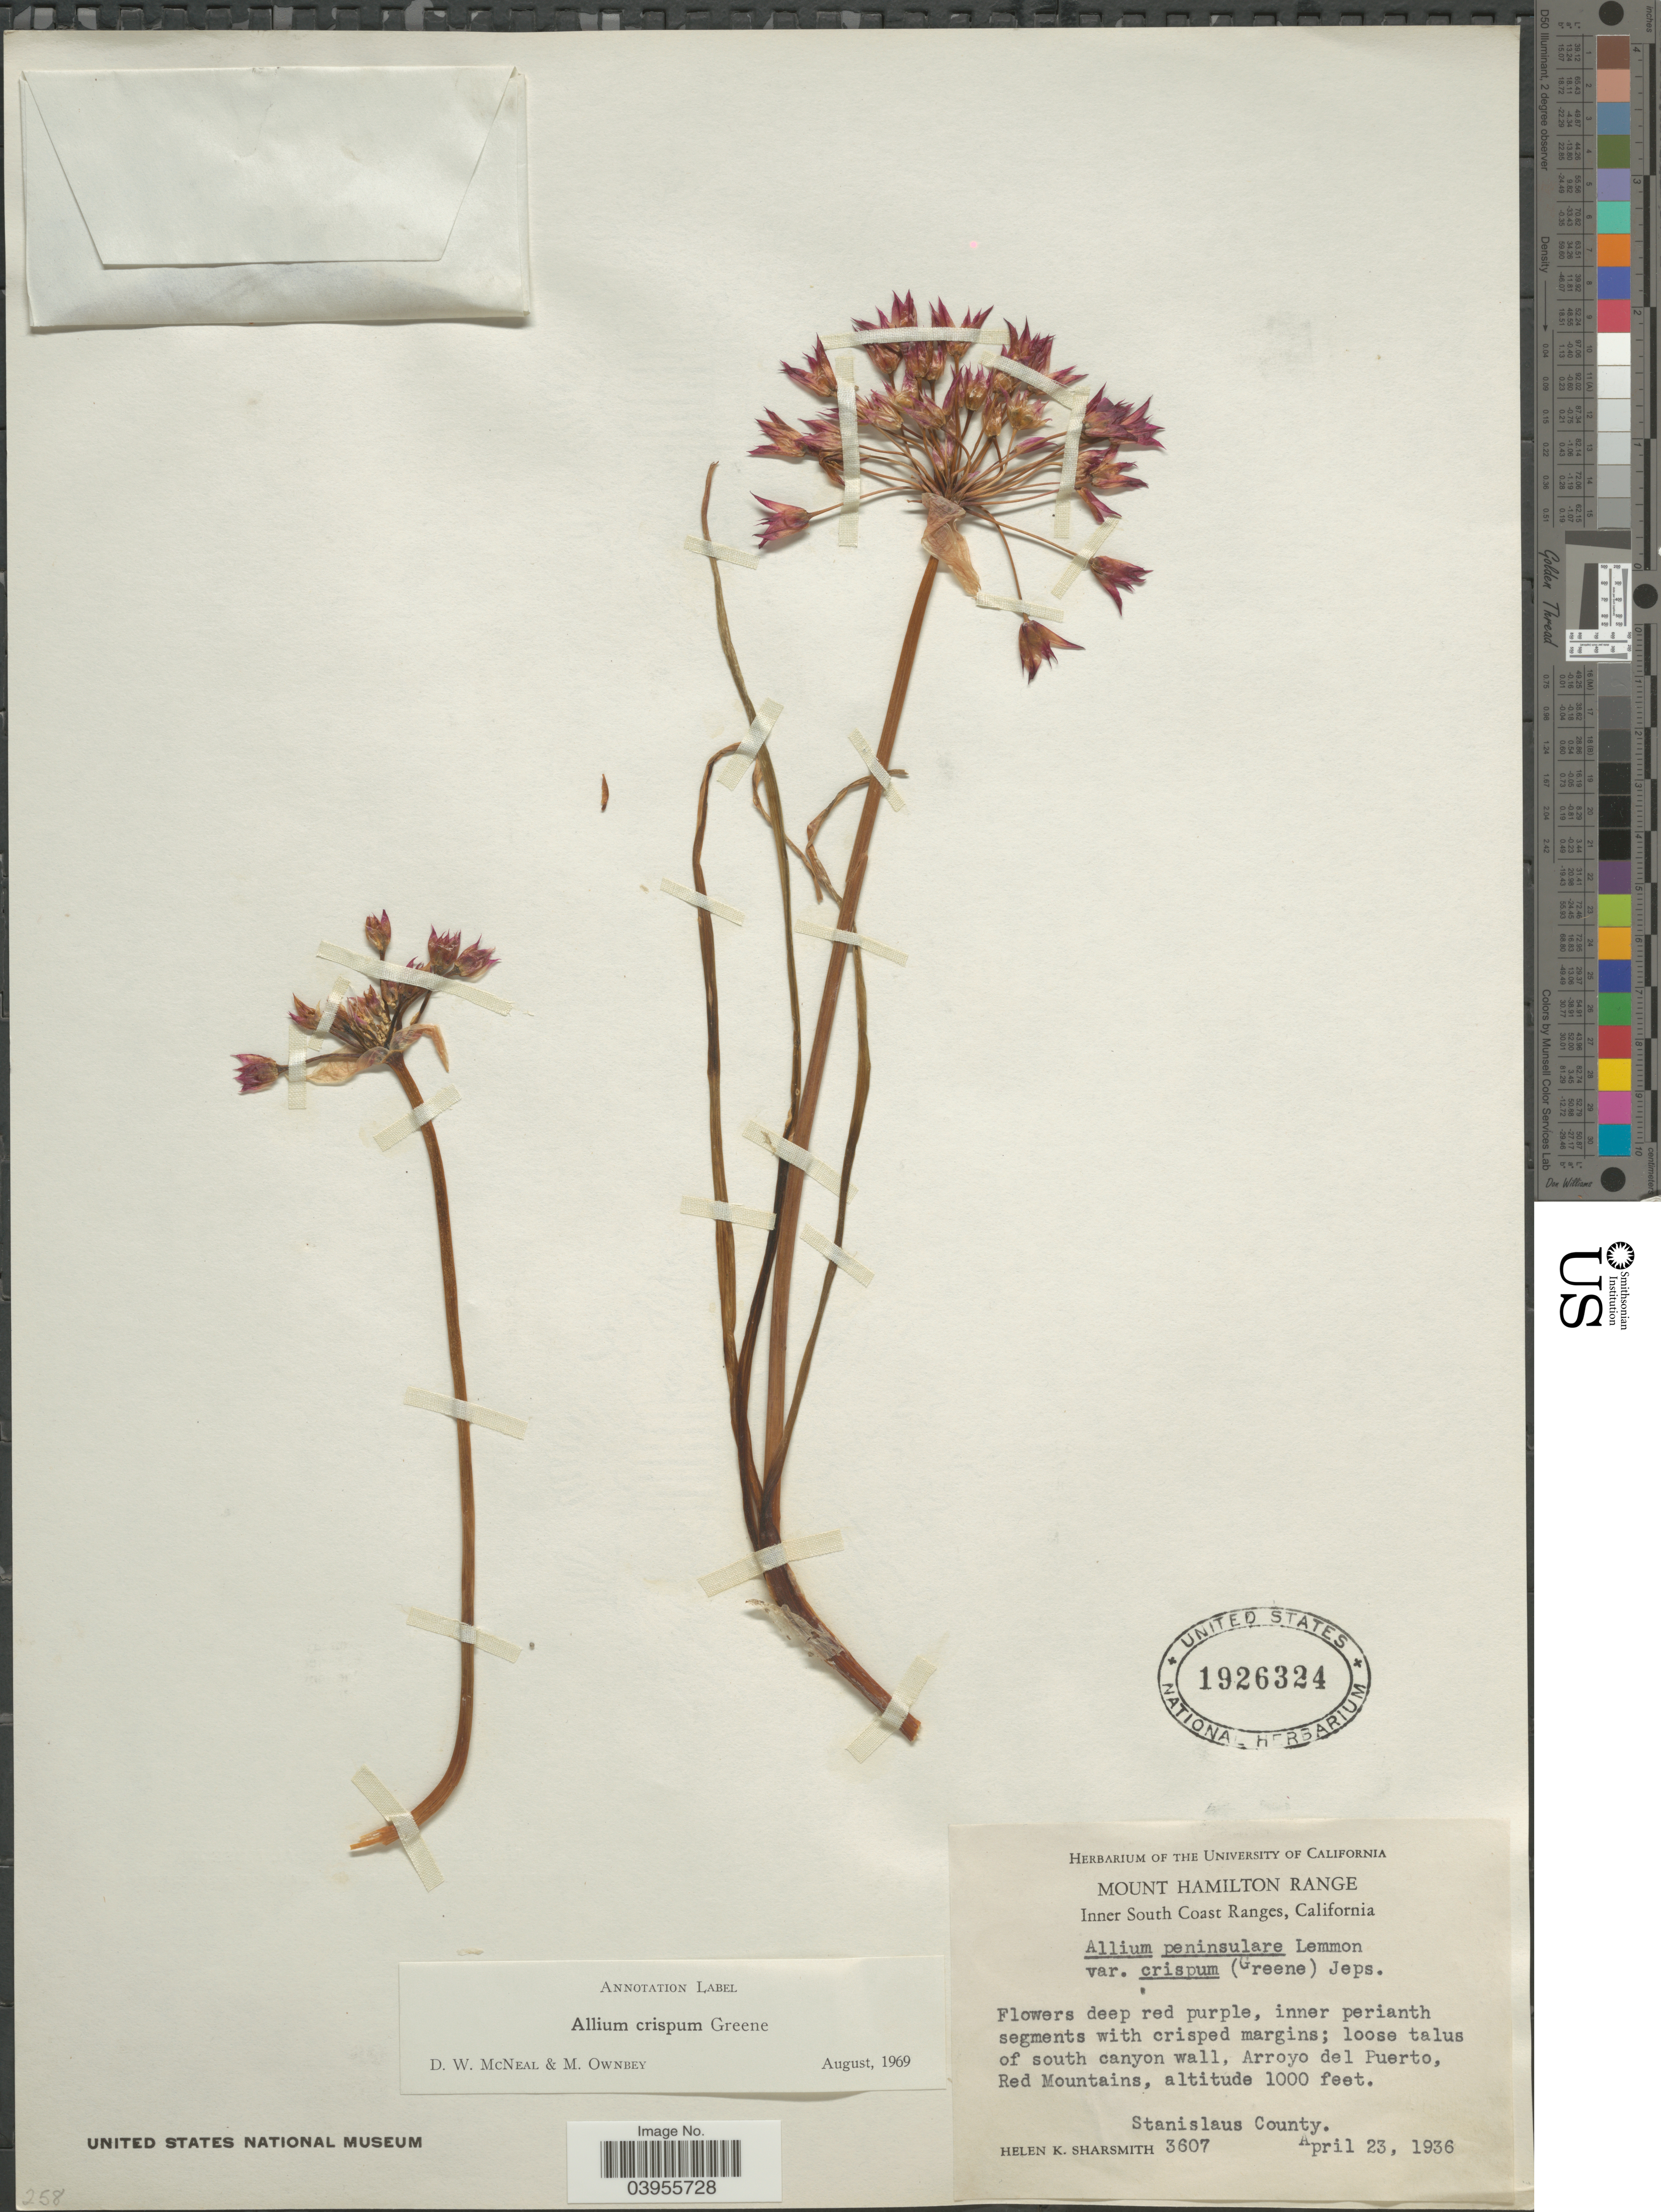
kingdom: Plantae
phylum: Tracheophyta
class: Liliopsida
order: Asparagales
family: Amaryllidaceae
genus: Allium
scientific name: Allium crispum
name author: Greene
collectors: H. Sharsmith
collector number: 3607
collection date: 1936-04-23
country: United States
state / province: California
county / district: Stanislaus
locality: Mount Hamilton Range. Inner South Coast Ranges. Loose talus of south canyon wall, Arroyo del Puerto, Red Mountains. Stanislaus County.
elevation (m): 305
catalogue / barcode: US 1926324